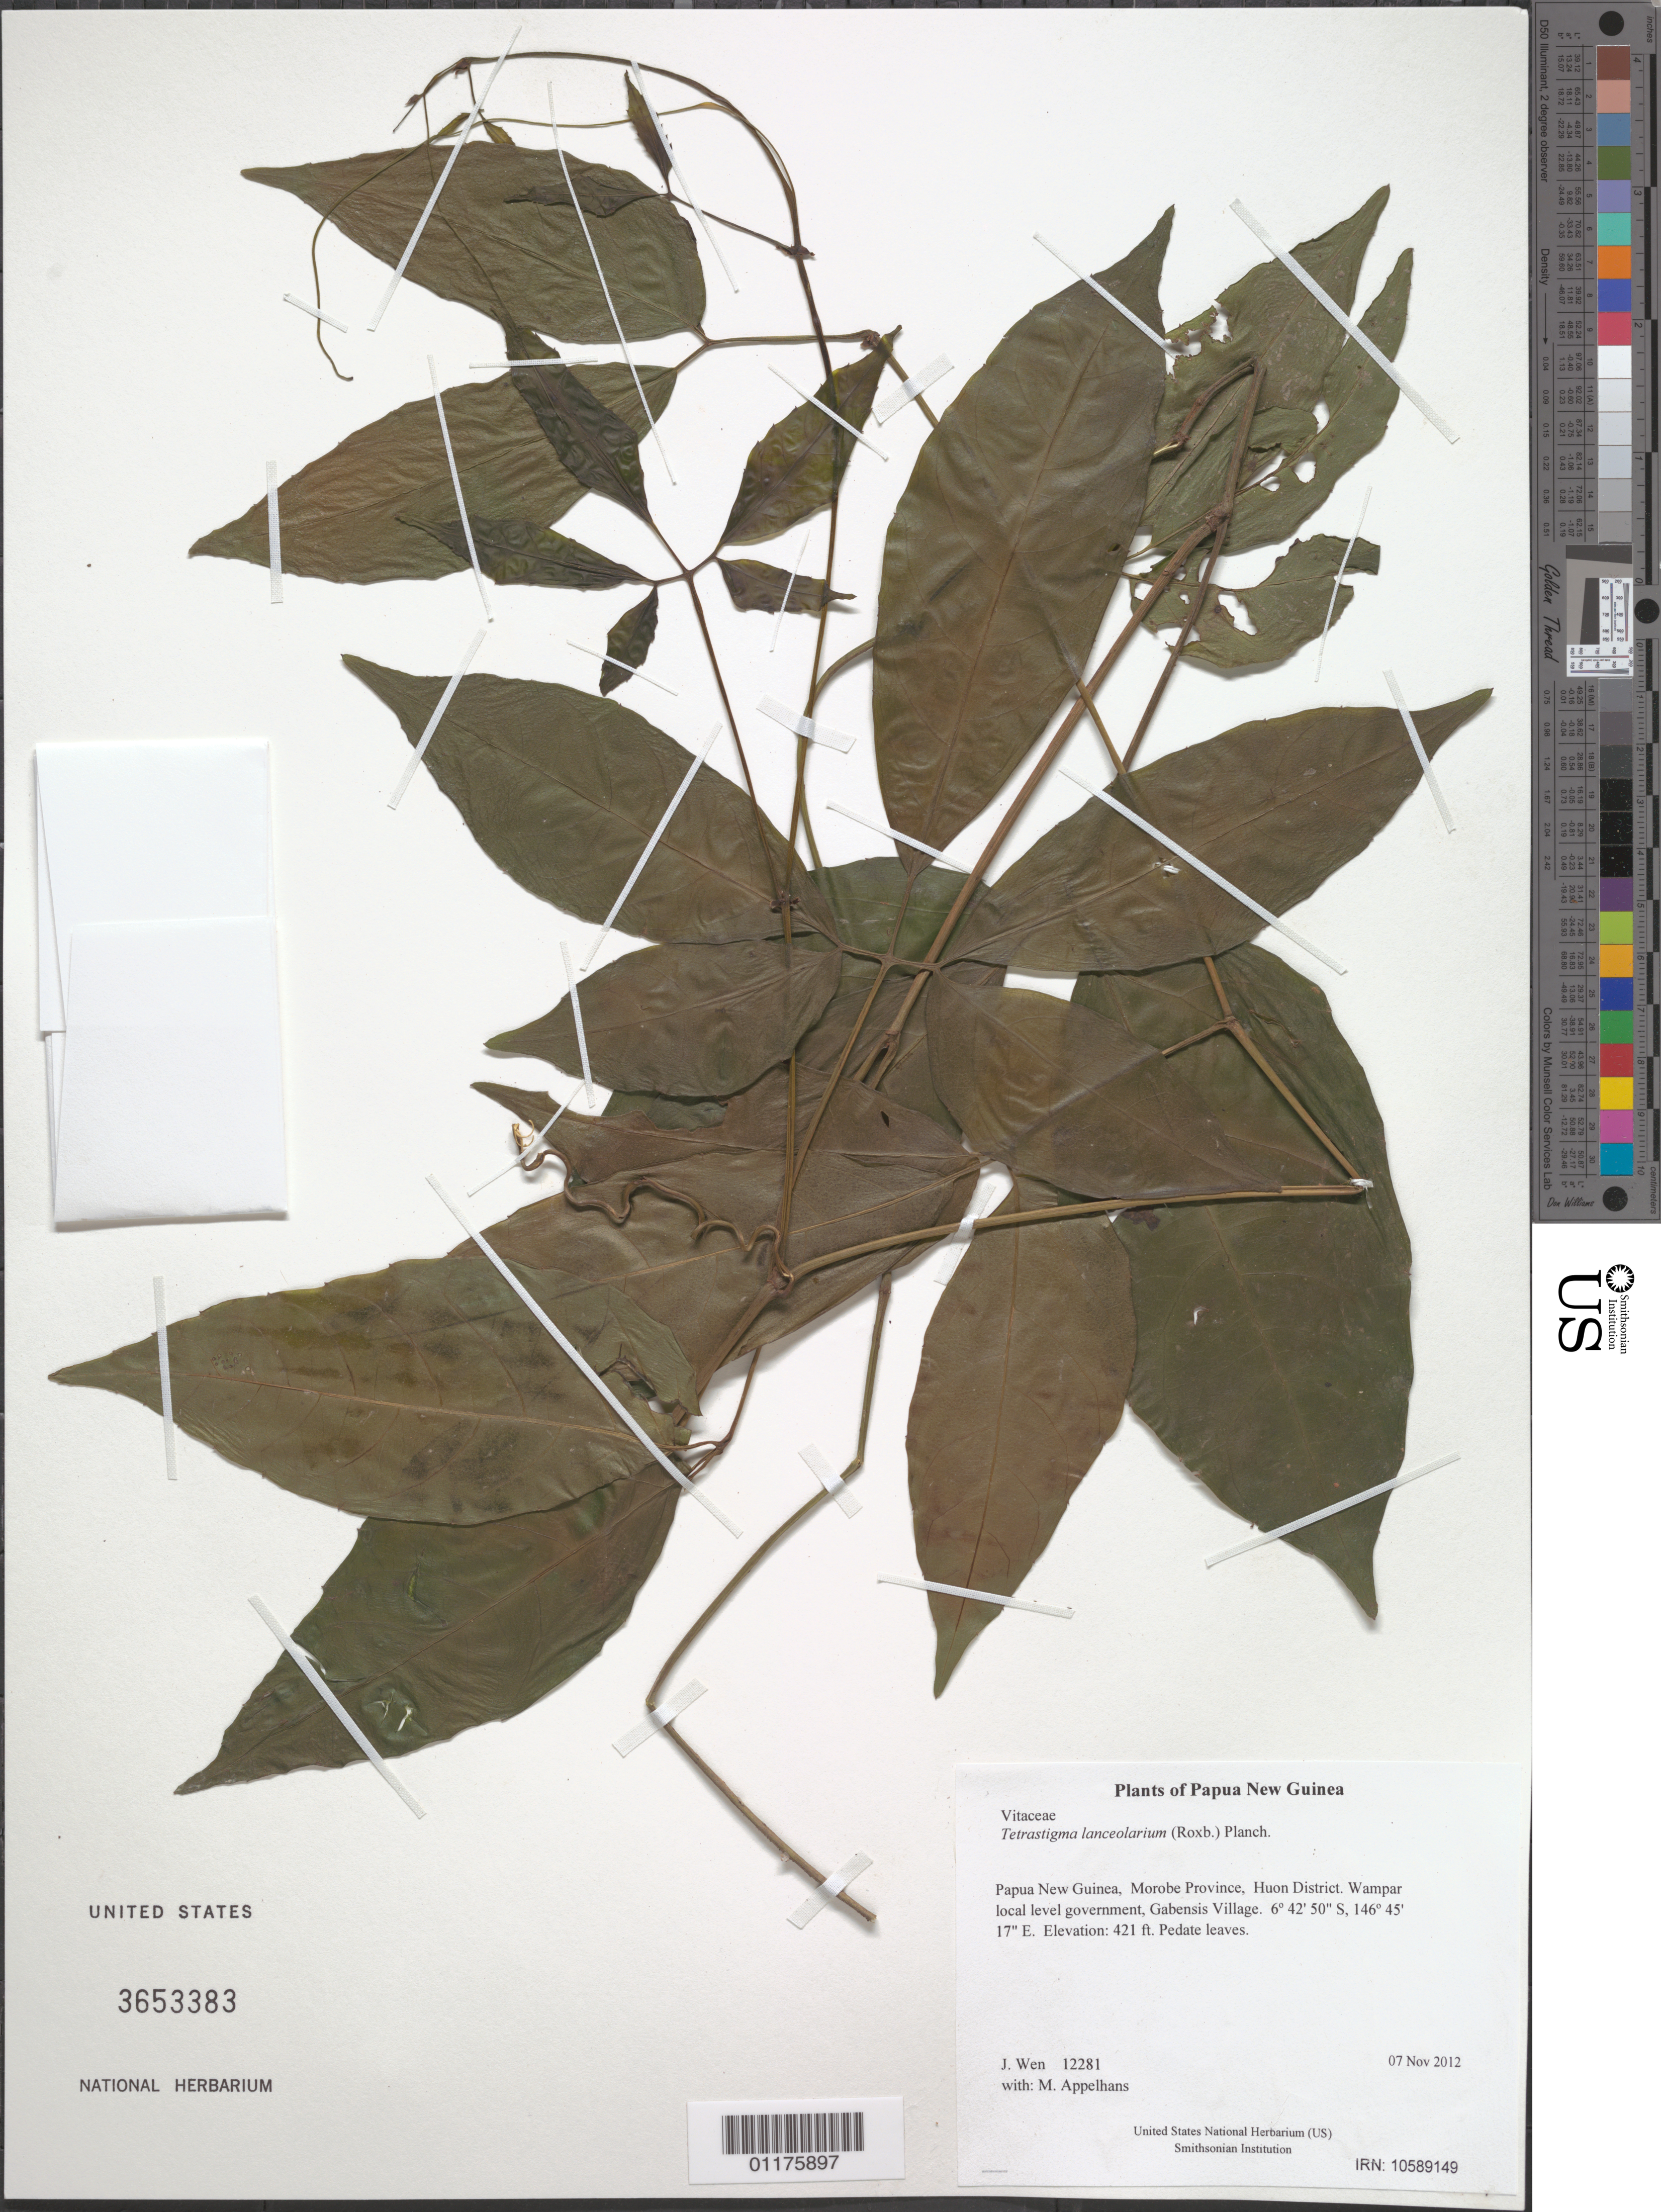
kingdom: Plantae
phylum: Tracheophyta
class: Magnoliopsida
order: Vitales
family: Vitaceae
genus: Tetrastigma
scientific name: Tetrastigma lanceolarium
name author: (Roxb.) Planch.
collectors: M. Appelhans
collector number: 12281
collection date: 2012-11-07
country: Papua New Guinea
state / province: Morobe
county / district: Huon District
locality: Wampar local level government, Gabensis Village.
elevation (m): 128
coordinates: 6 42.833 S, 146 45.291 E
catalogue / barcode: US 3653383